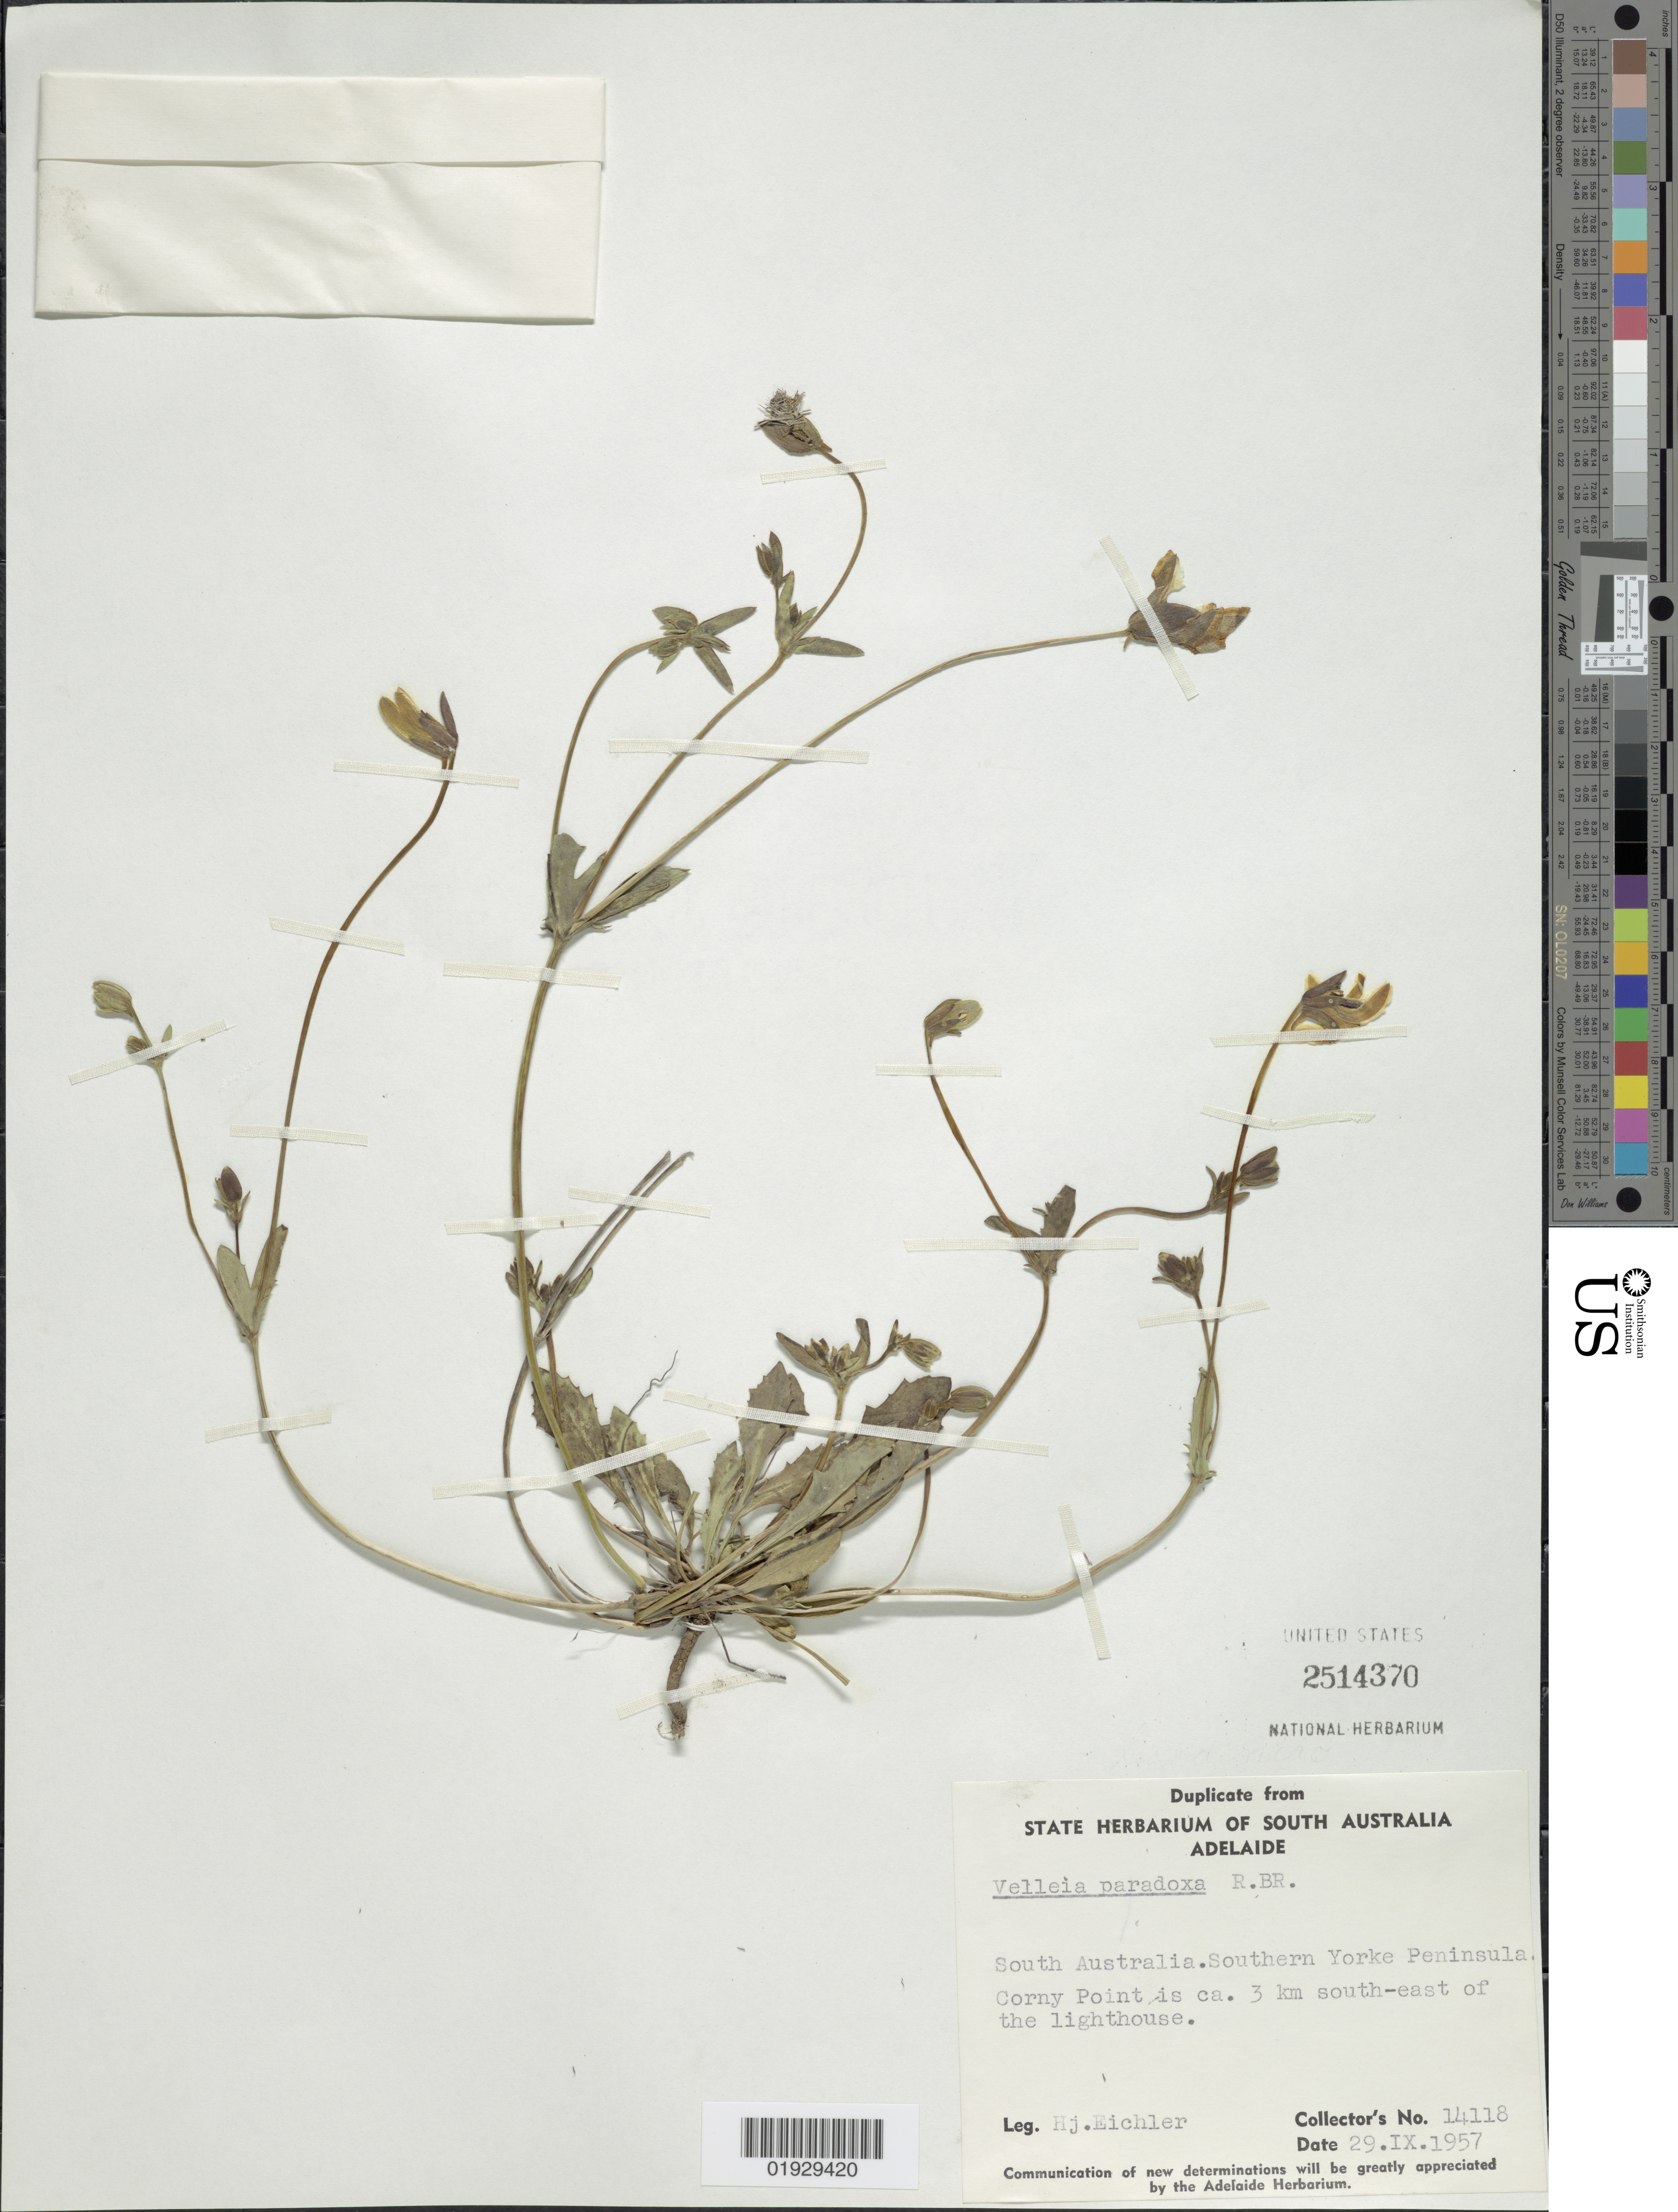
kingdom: Plantae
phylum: Tracheophyta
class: Magnoliopsida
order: Asterales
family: Goodeniaceae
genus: Velleia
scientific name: Velleia paradoxa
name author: R. Br.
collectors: H. Eichler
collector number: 14118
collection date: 1957-09-29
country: Australia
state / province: South Australia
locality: Southern Yorke Peninsula. Corny Point is ca. 3 km south-east of the lighthouse.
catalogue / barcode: US 2514370